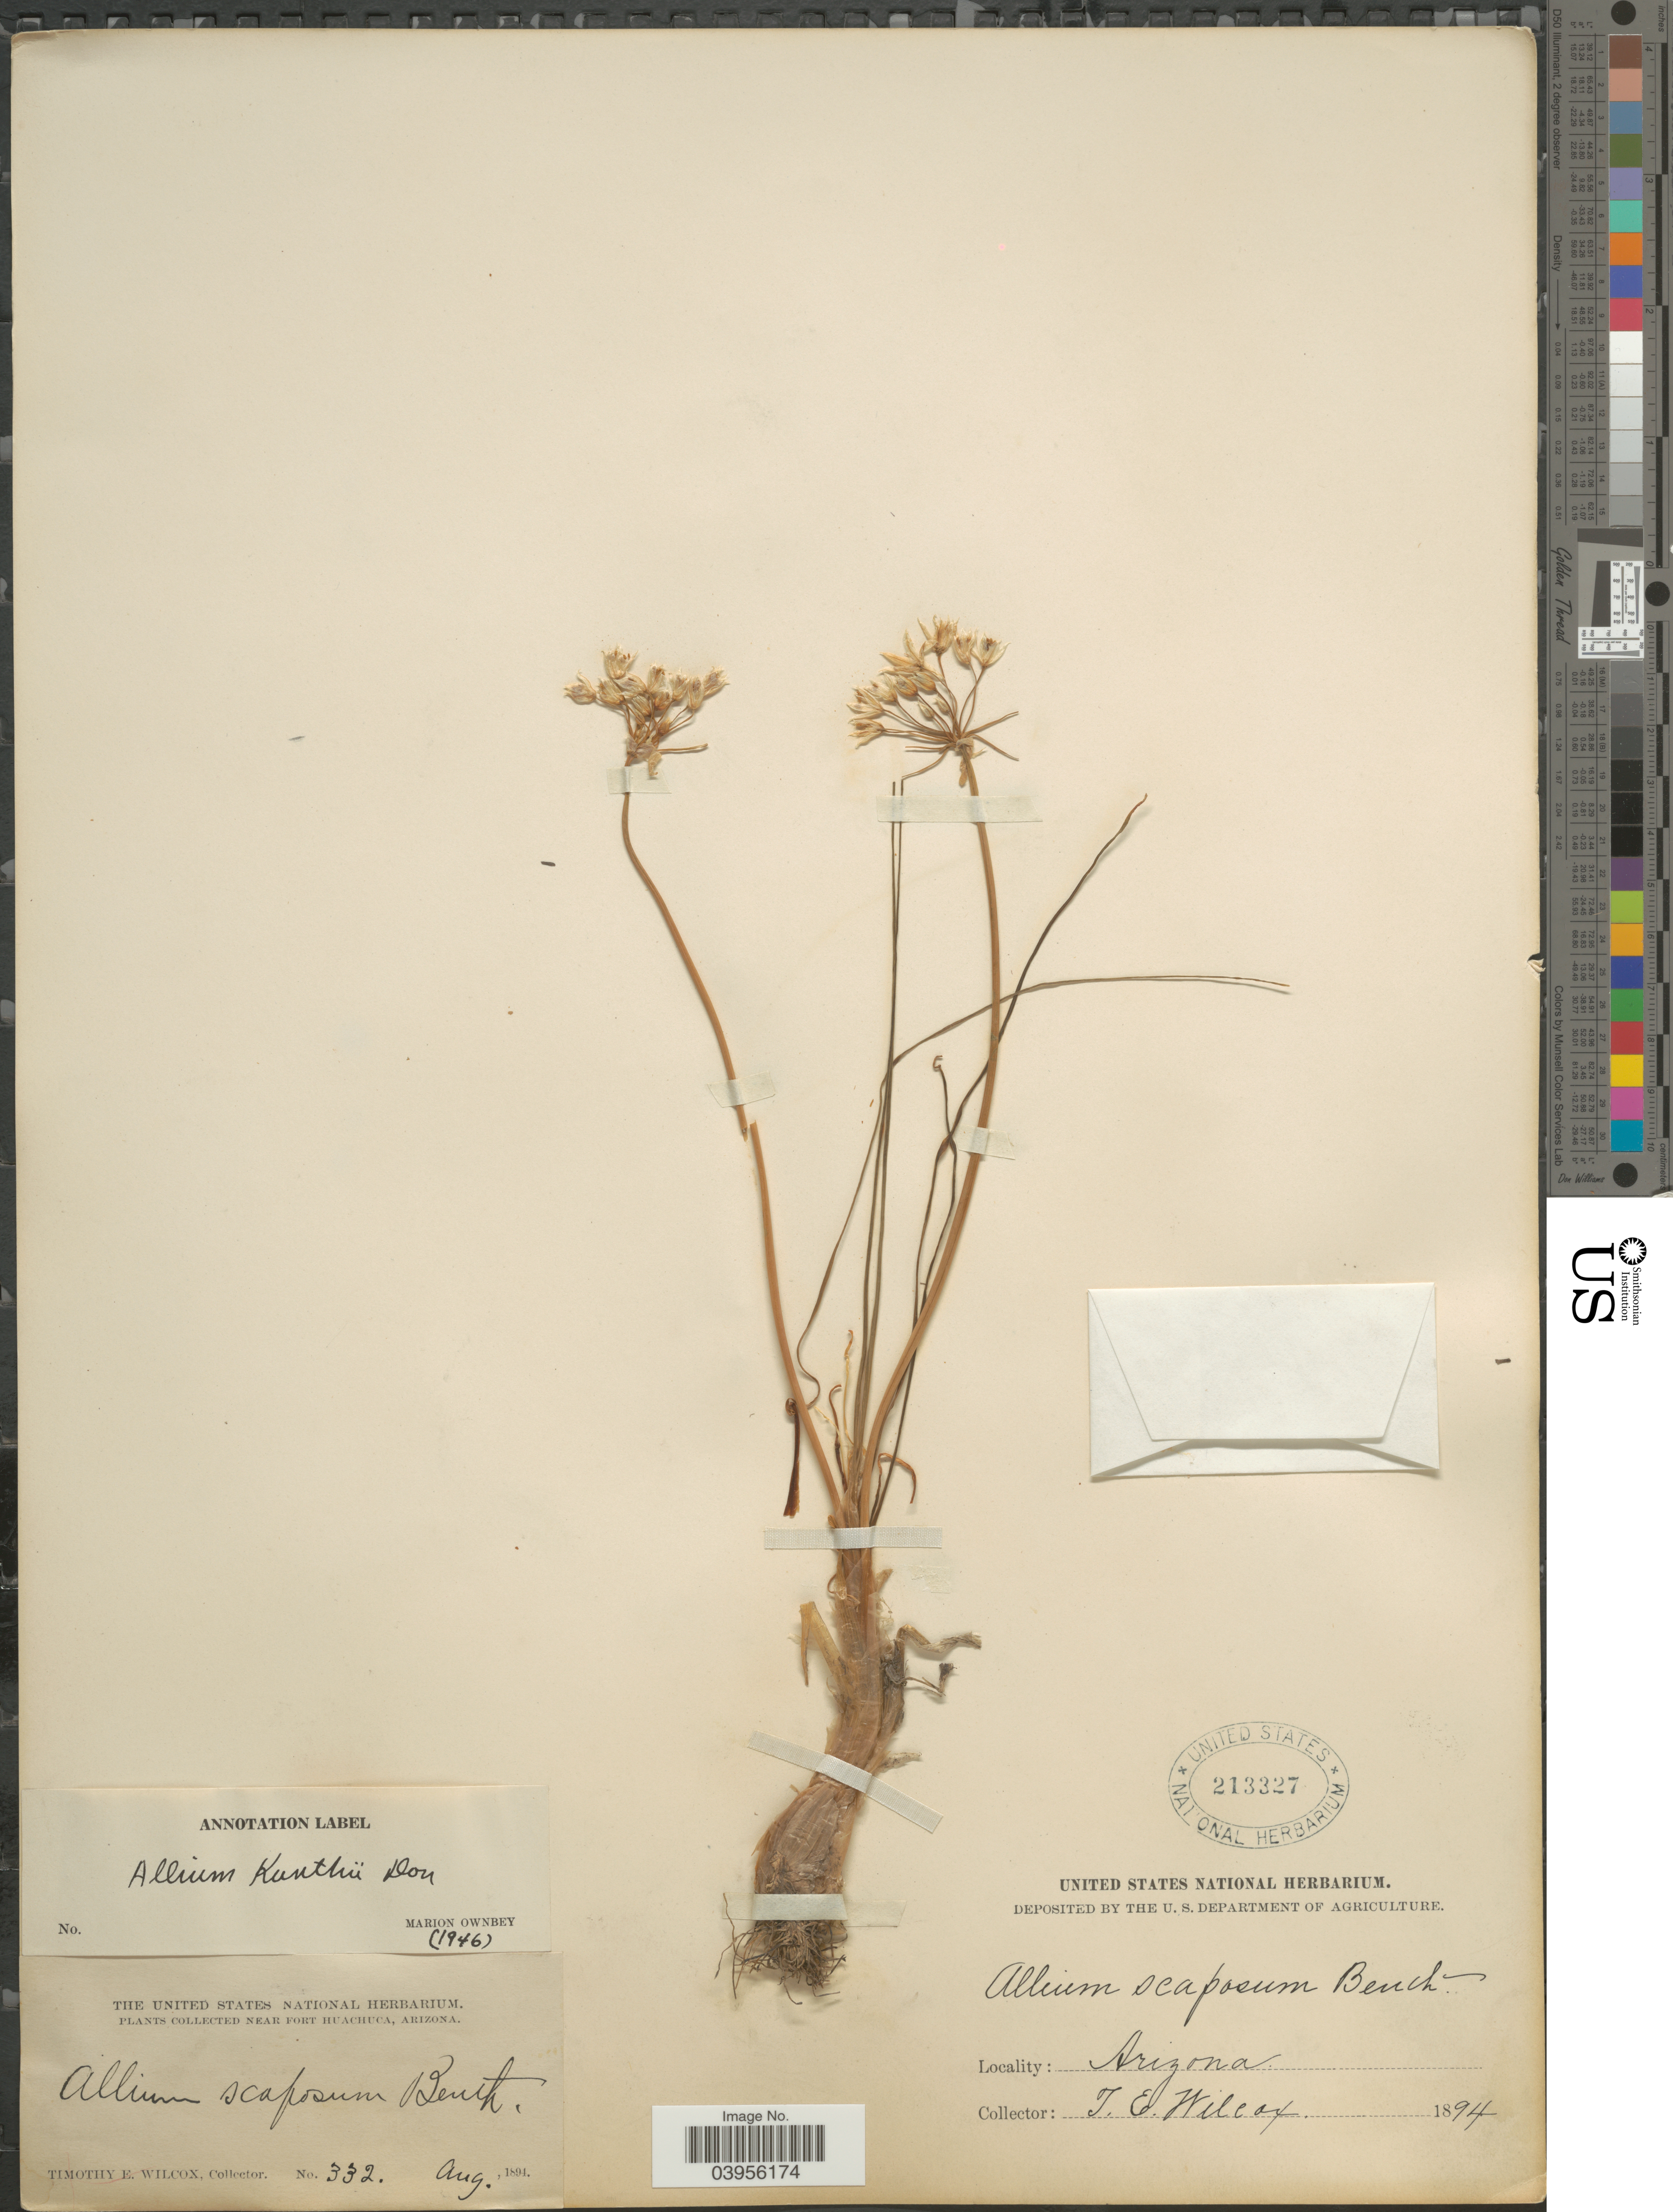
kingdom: Plantae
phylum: Tracheophyta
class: Liliopsida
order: Asparagales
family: Amaryllidaceae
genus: Allium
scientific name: Allium kunthii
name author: G. Don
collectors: T. E. Wilcox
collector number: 332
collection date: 1894-08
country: United States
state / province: Arizona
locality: Near Fort Huachuca.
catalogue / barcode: US 213327